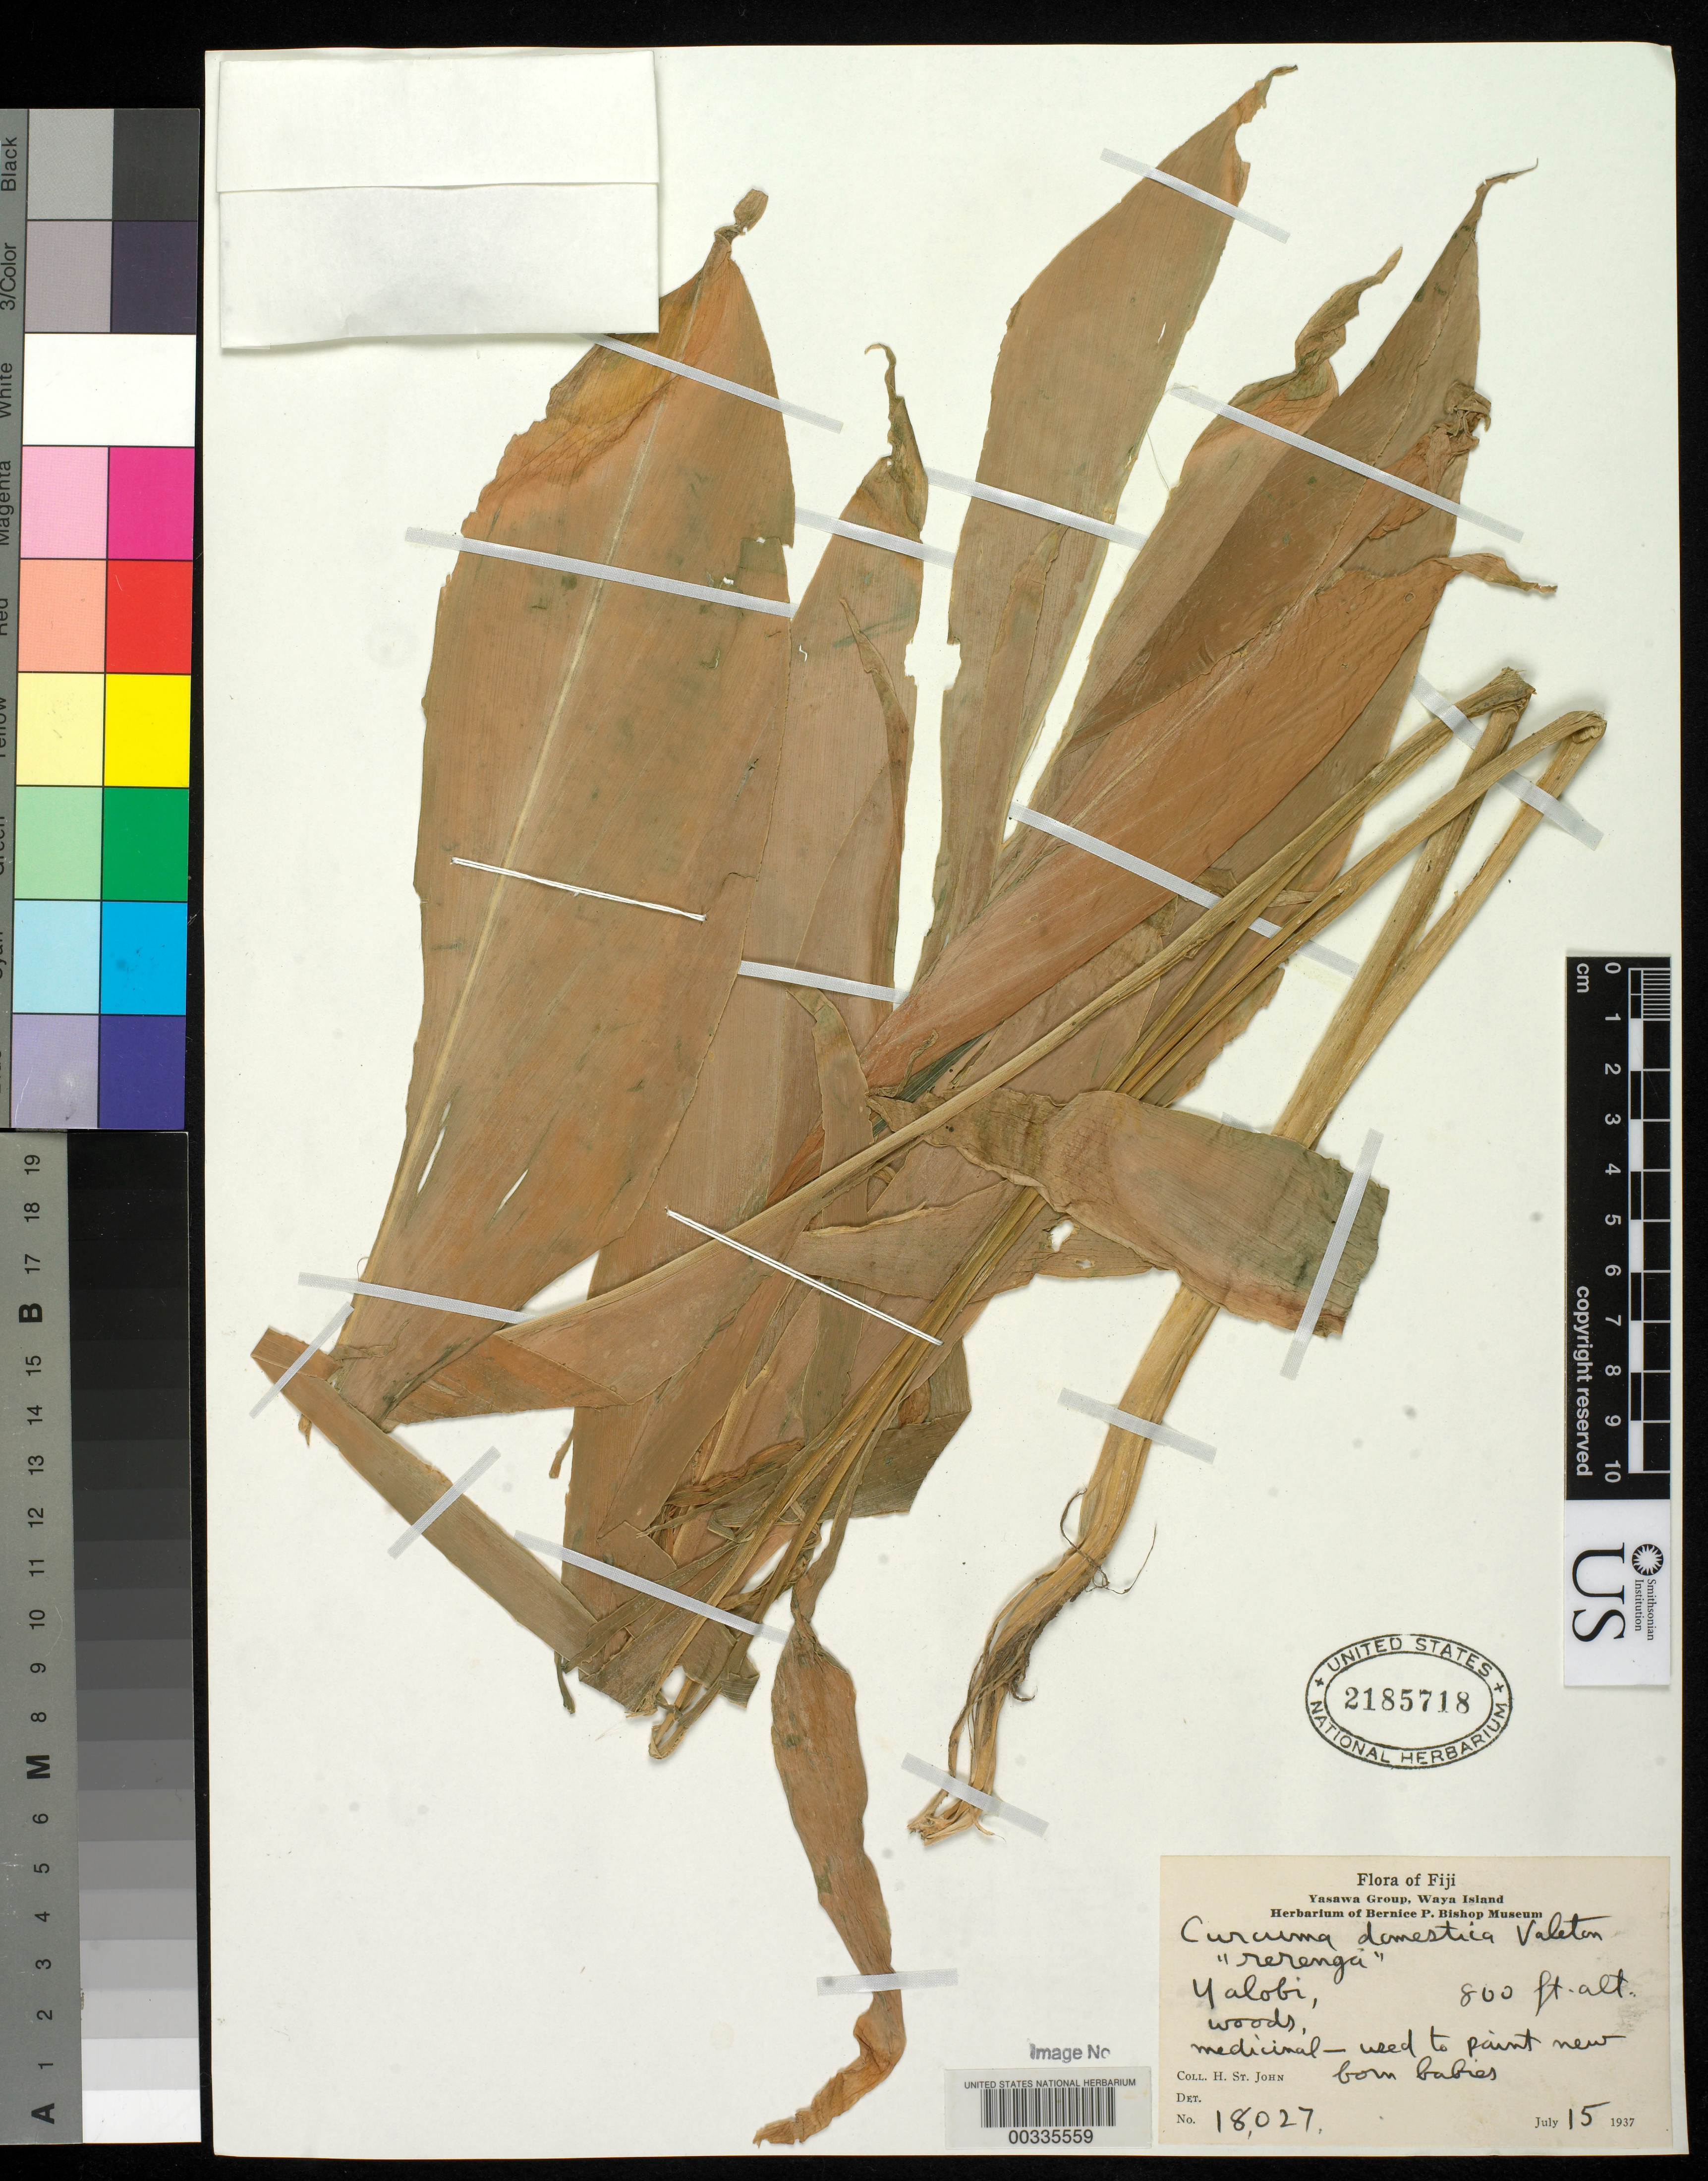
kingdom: Plantae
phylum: Tracheophyta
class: Liliopsida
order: Zingiberales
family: Zingiberaceae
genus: Curcuma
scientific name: Curcuma domestica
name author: Valeton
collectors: H. St. John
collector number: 18027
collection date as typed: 15 Jul 1937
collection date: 1937-07-15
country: Fiji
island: Waya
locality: Waya Island, Yalobi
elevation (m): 244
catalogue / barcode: US 2185718